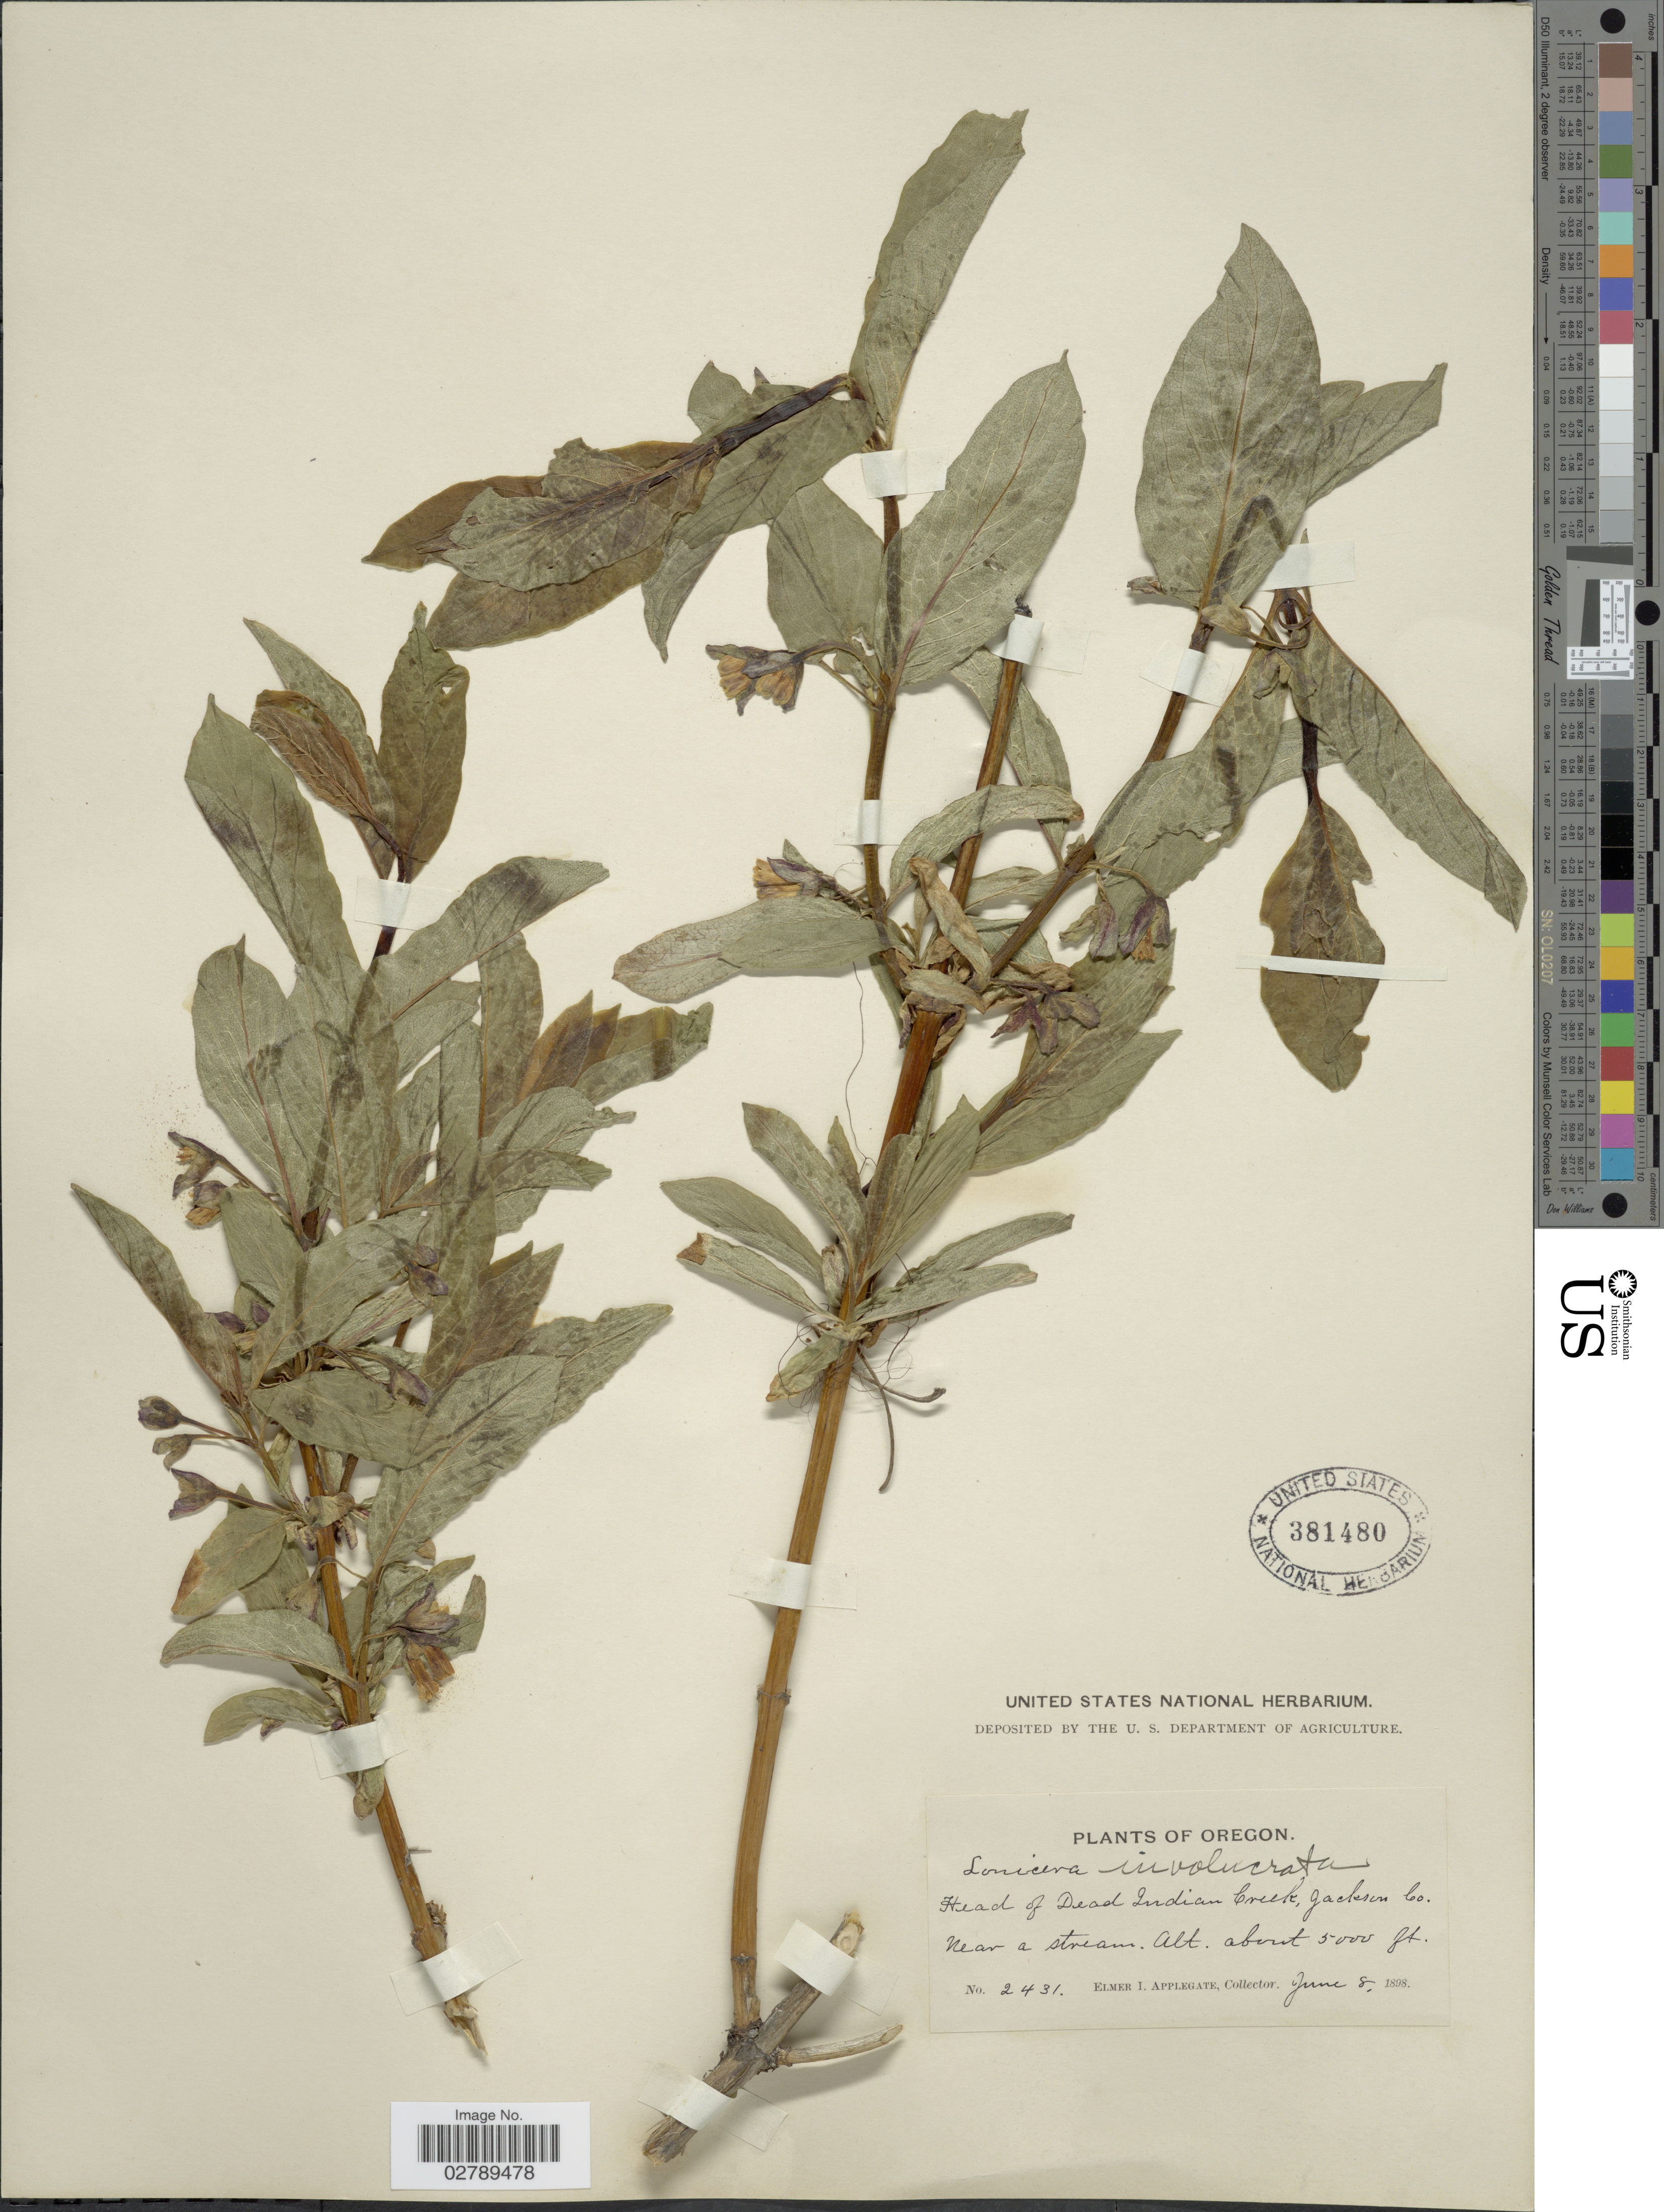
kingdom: Plantae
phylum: Tracheophyta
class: Magnoliopsida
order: Dipsacales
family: Caprifoliaceae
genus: Lonicera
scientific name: Lonicera involucrata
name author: (Richardson) Banks ex Spreng.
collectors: E. I. Applegate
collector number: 2431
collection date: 1898-06-08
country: United States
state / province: Oregon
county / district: Jackson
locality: Head of Dead Indian Creek, Jackson Co. Near a stream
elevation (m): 1524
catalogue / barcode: US 381480